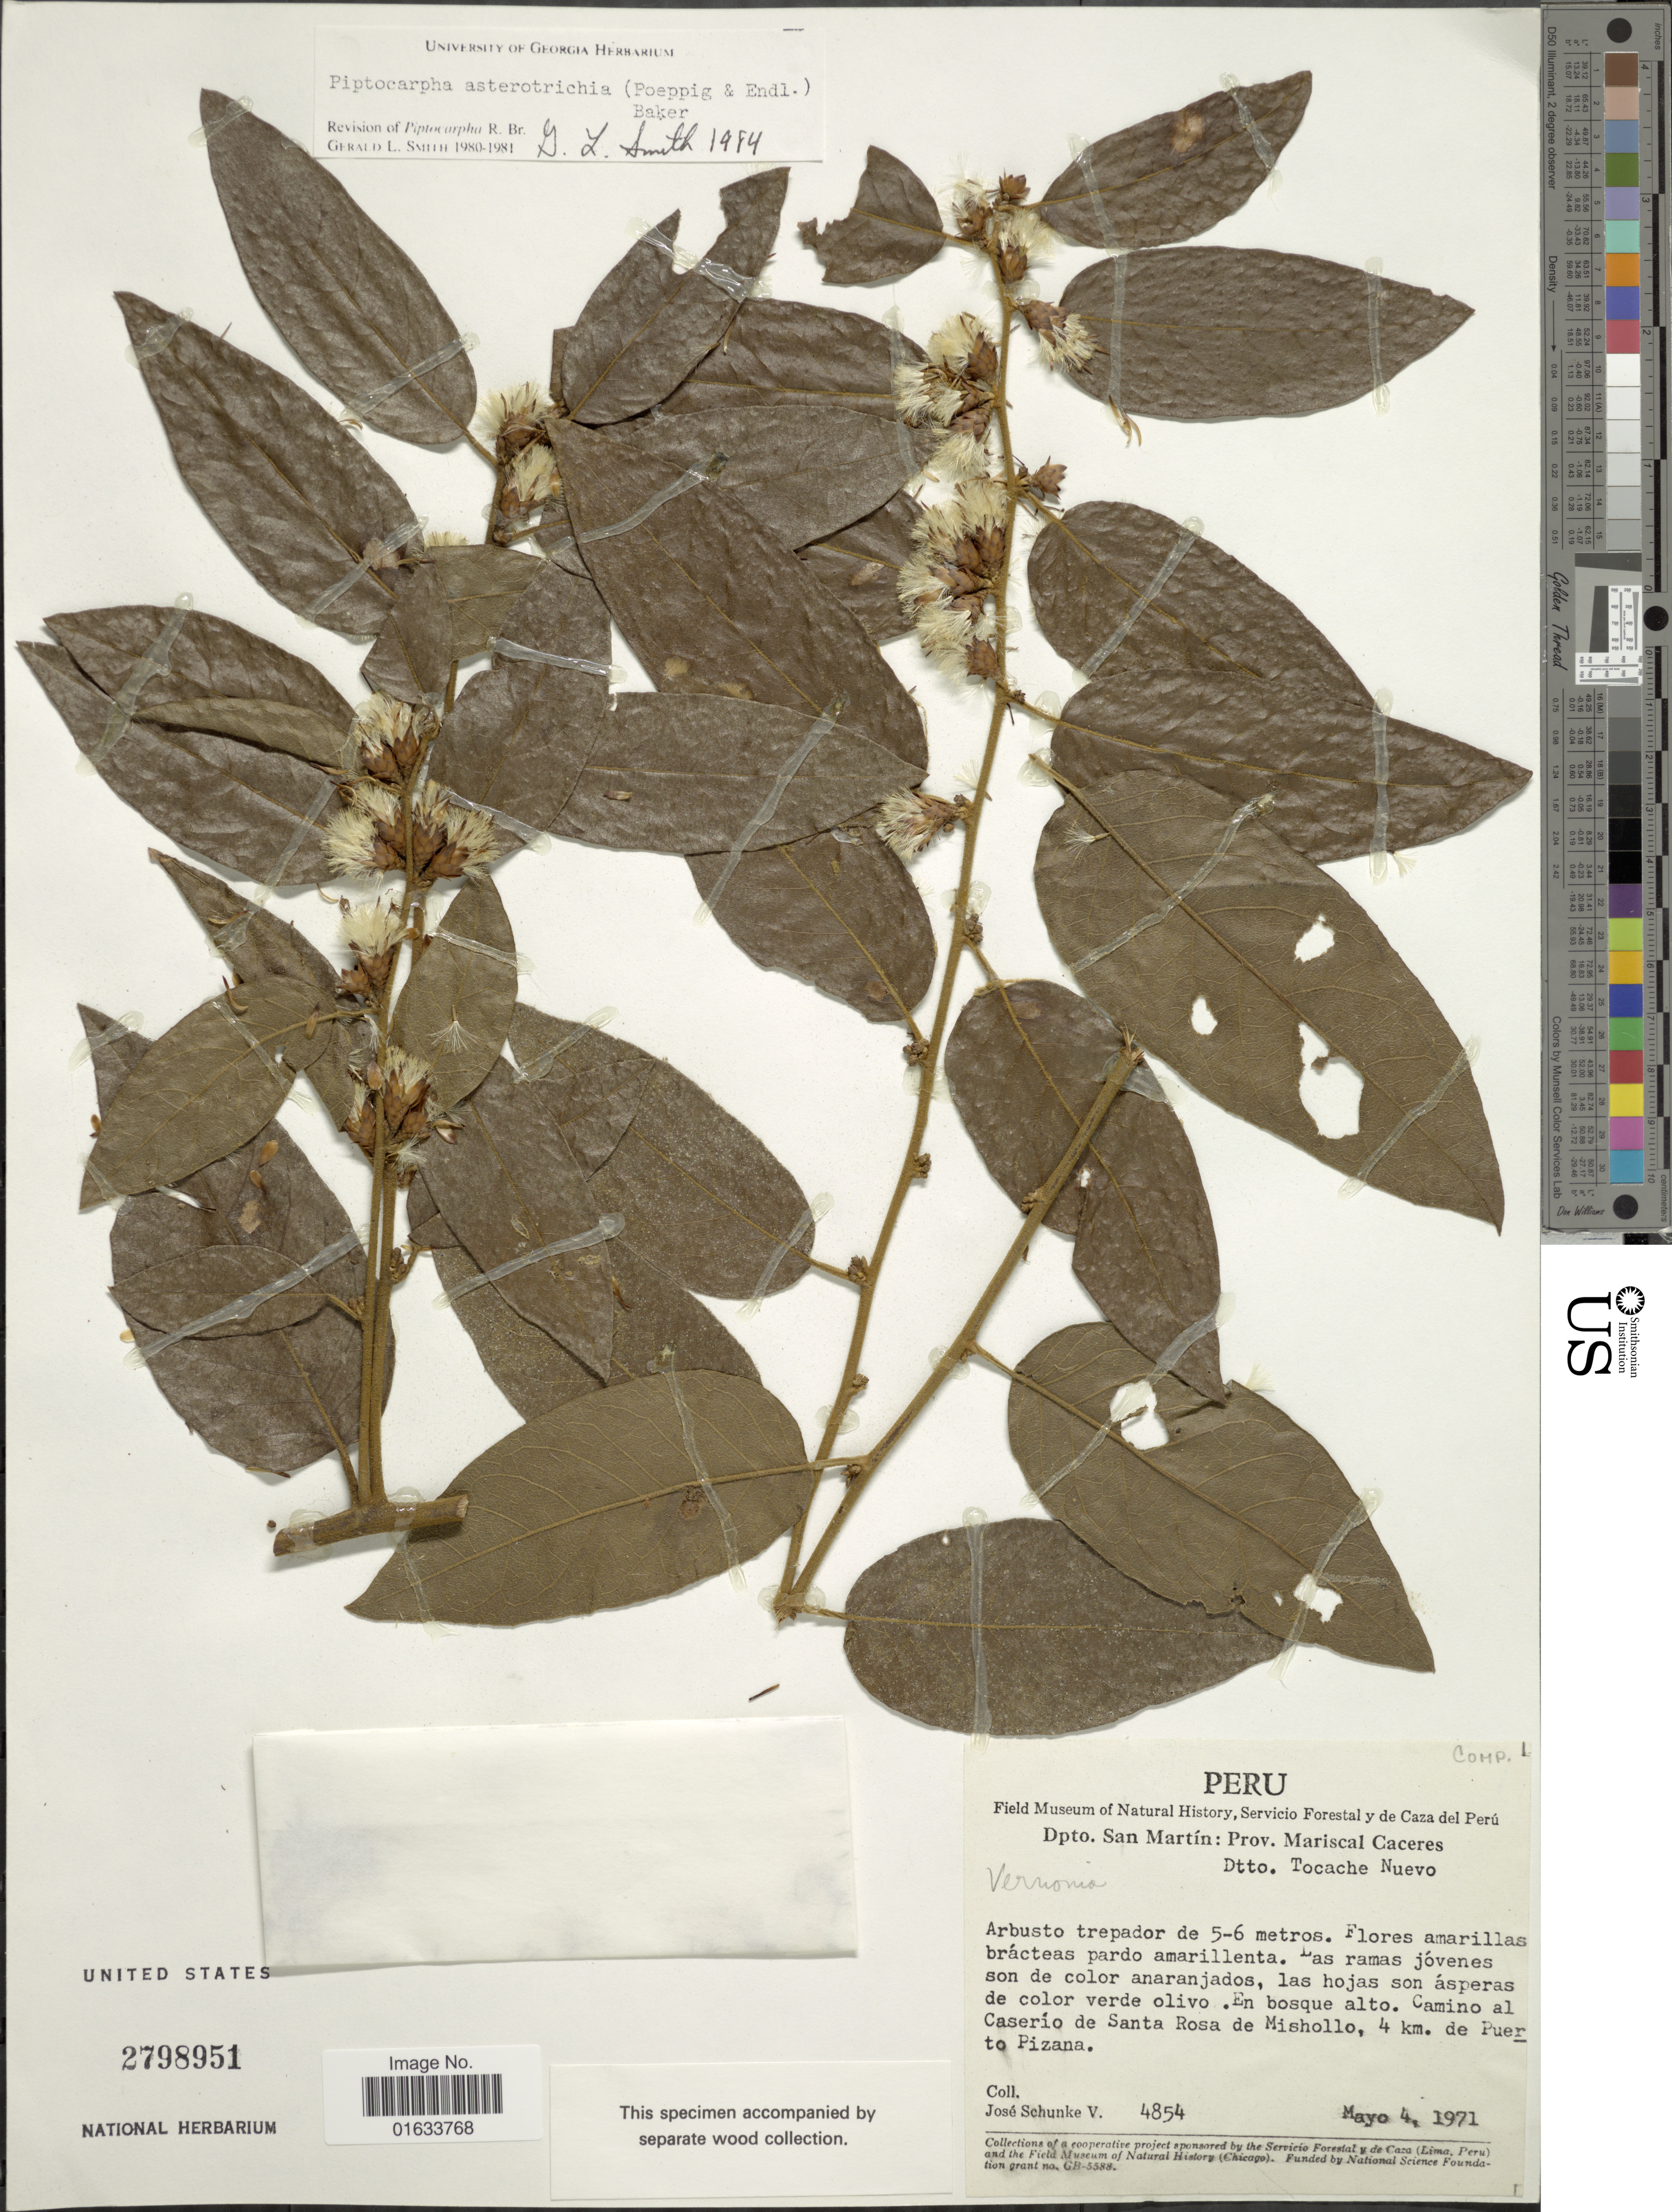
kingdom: Plantae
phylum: Tracheophyta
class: Magnoliopsida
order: Asterales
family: Asteraceae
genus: Piptocarpha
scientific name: Piptocarpha asterotrichia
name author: (Poepp.) Baker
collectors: J. Schunke Vigo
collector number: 4854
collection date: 1971-05-04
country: Peru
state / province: San Martín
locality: Dpto. San Martín: Prov. Mariscal Caceres. Dtto. Tocache Nuevo. Camino al Caserio de Santa Rosa de Mishollo, 4 km. de Puerto Pizana.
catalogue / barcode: US 2798951